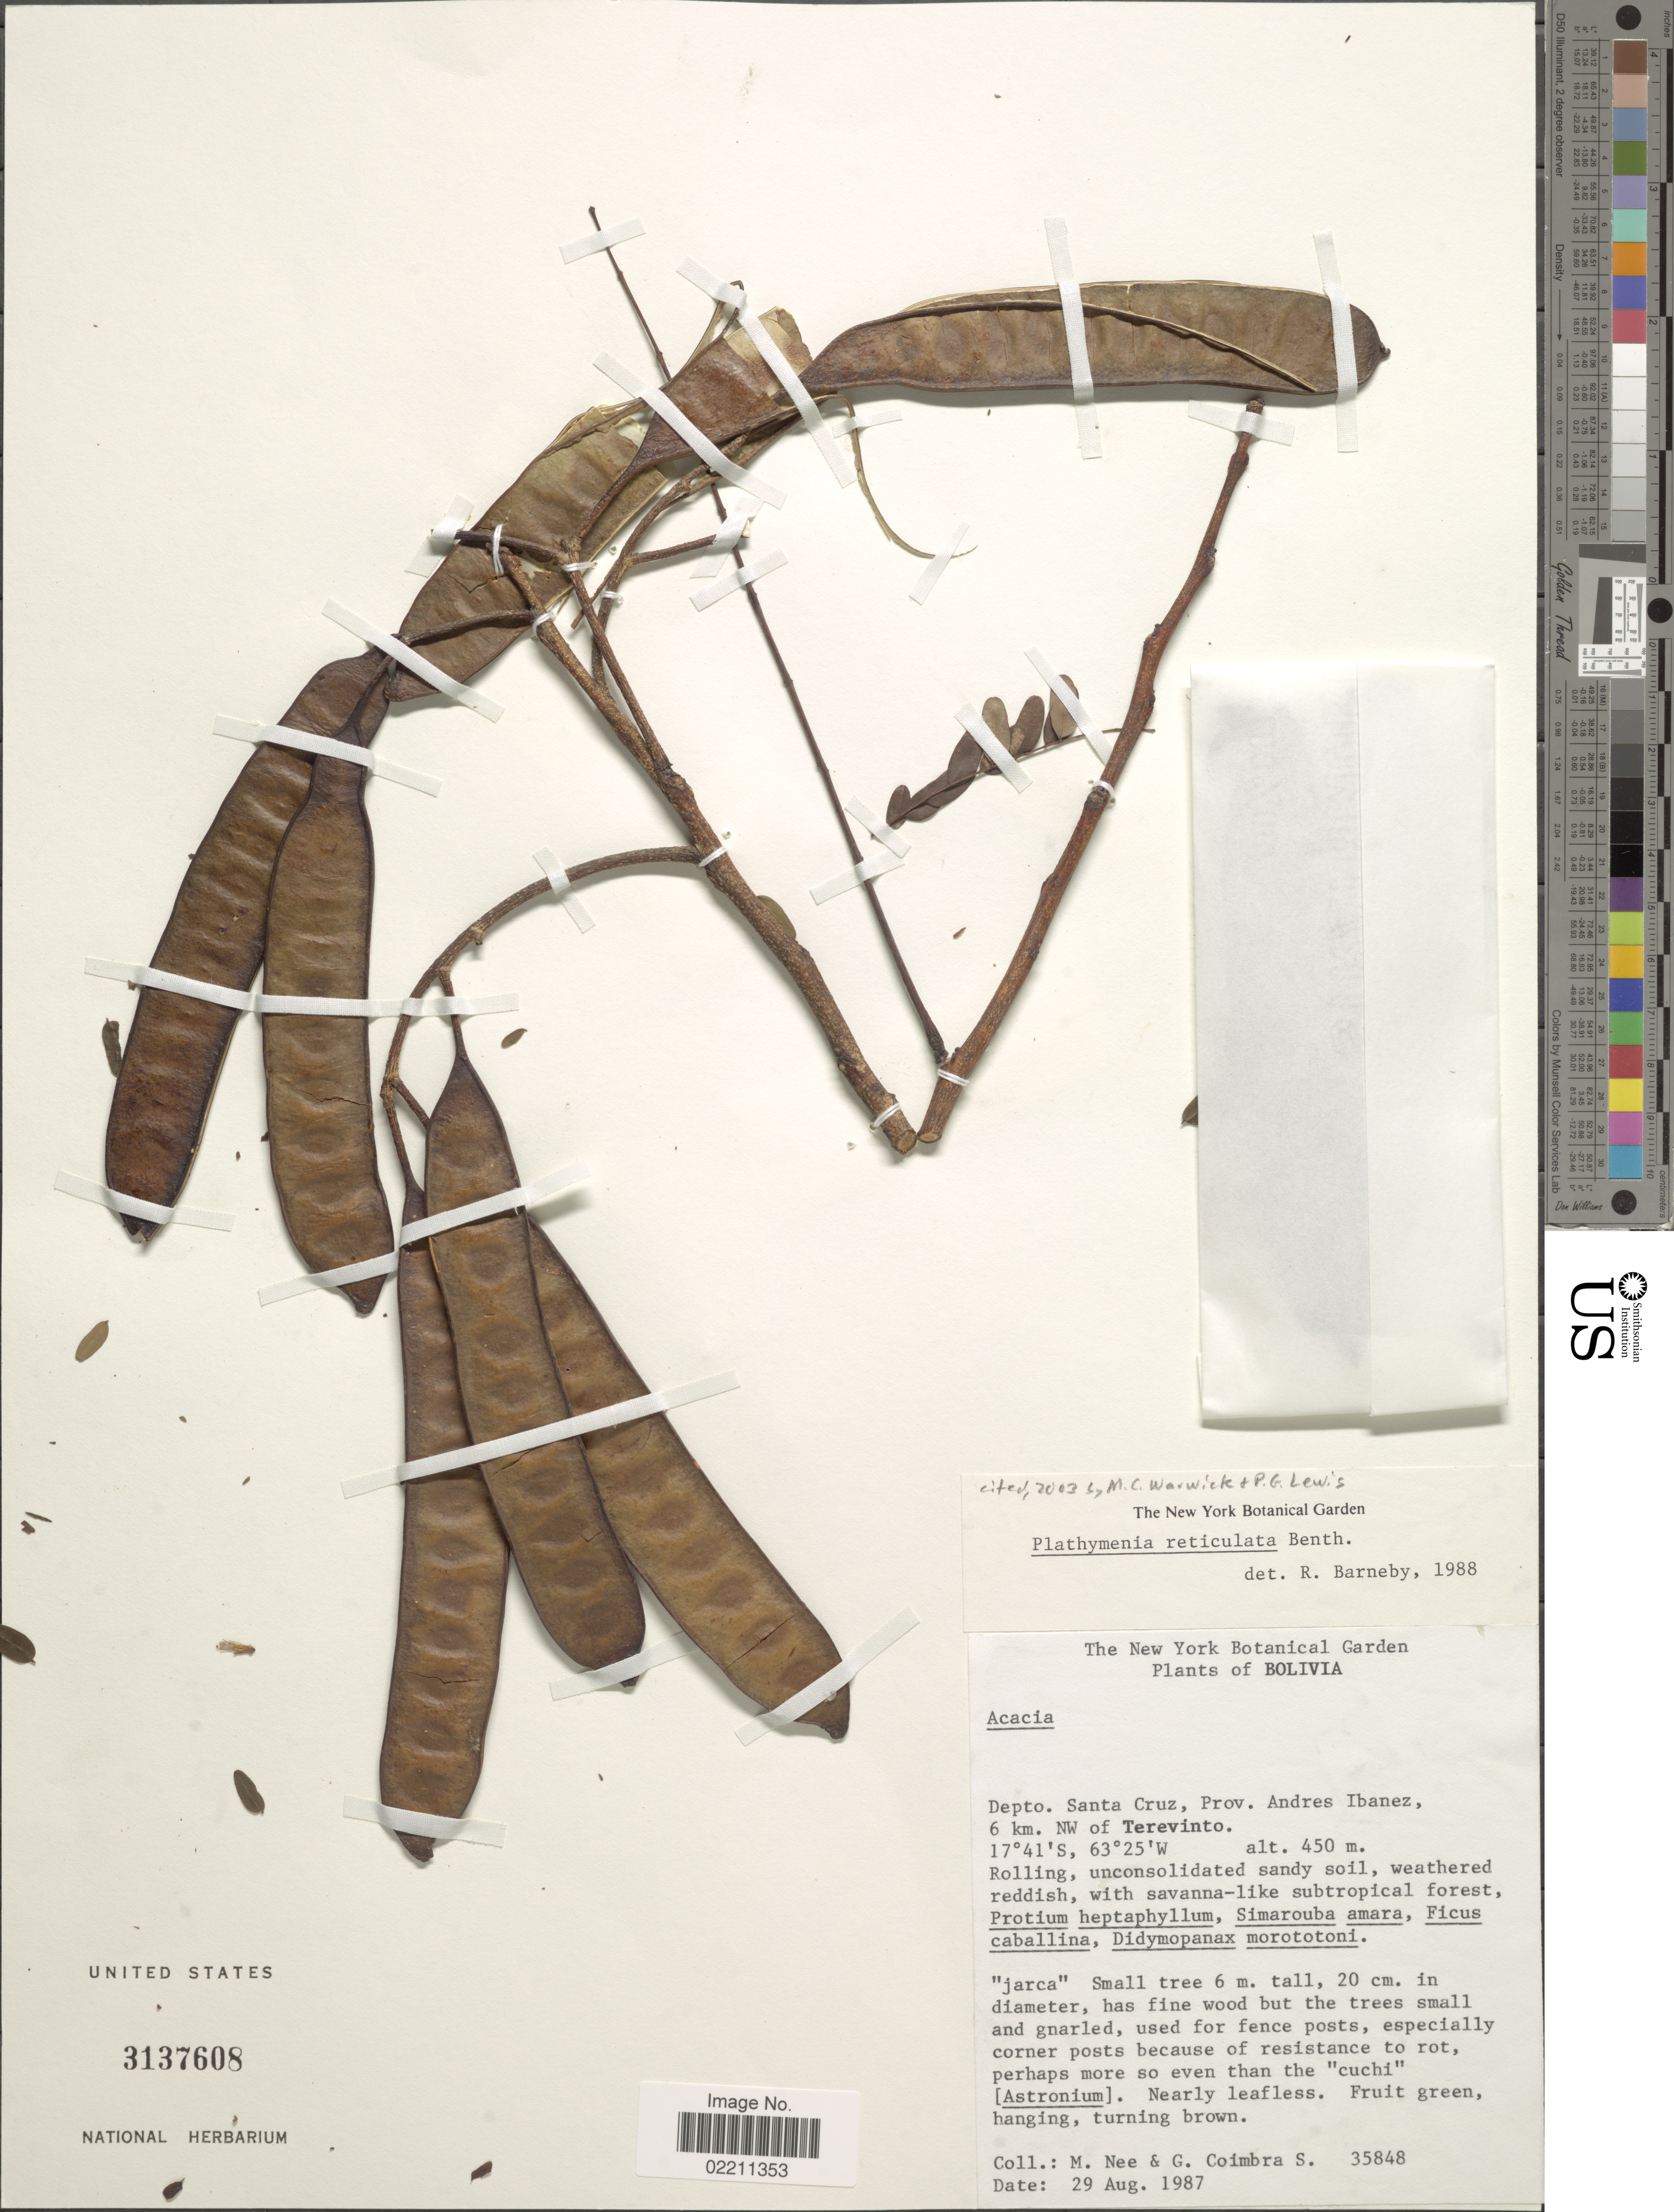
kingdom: Plantae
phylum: Tracheophyta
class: Magnoliopsida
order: Fabales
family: Fabaceae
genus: Plathymenia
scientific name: Plathymenia reticulata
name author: Benth.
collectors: M. Nee & G. Coimbra S.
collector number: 35848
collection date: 1987-08-29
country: Bolivia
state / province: Santa Cruz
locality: Depto. Santa Cruz, Prov. Andres Ibanez, 6 km. NW of Terevinto.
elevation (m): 450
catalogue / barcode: US 3137608